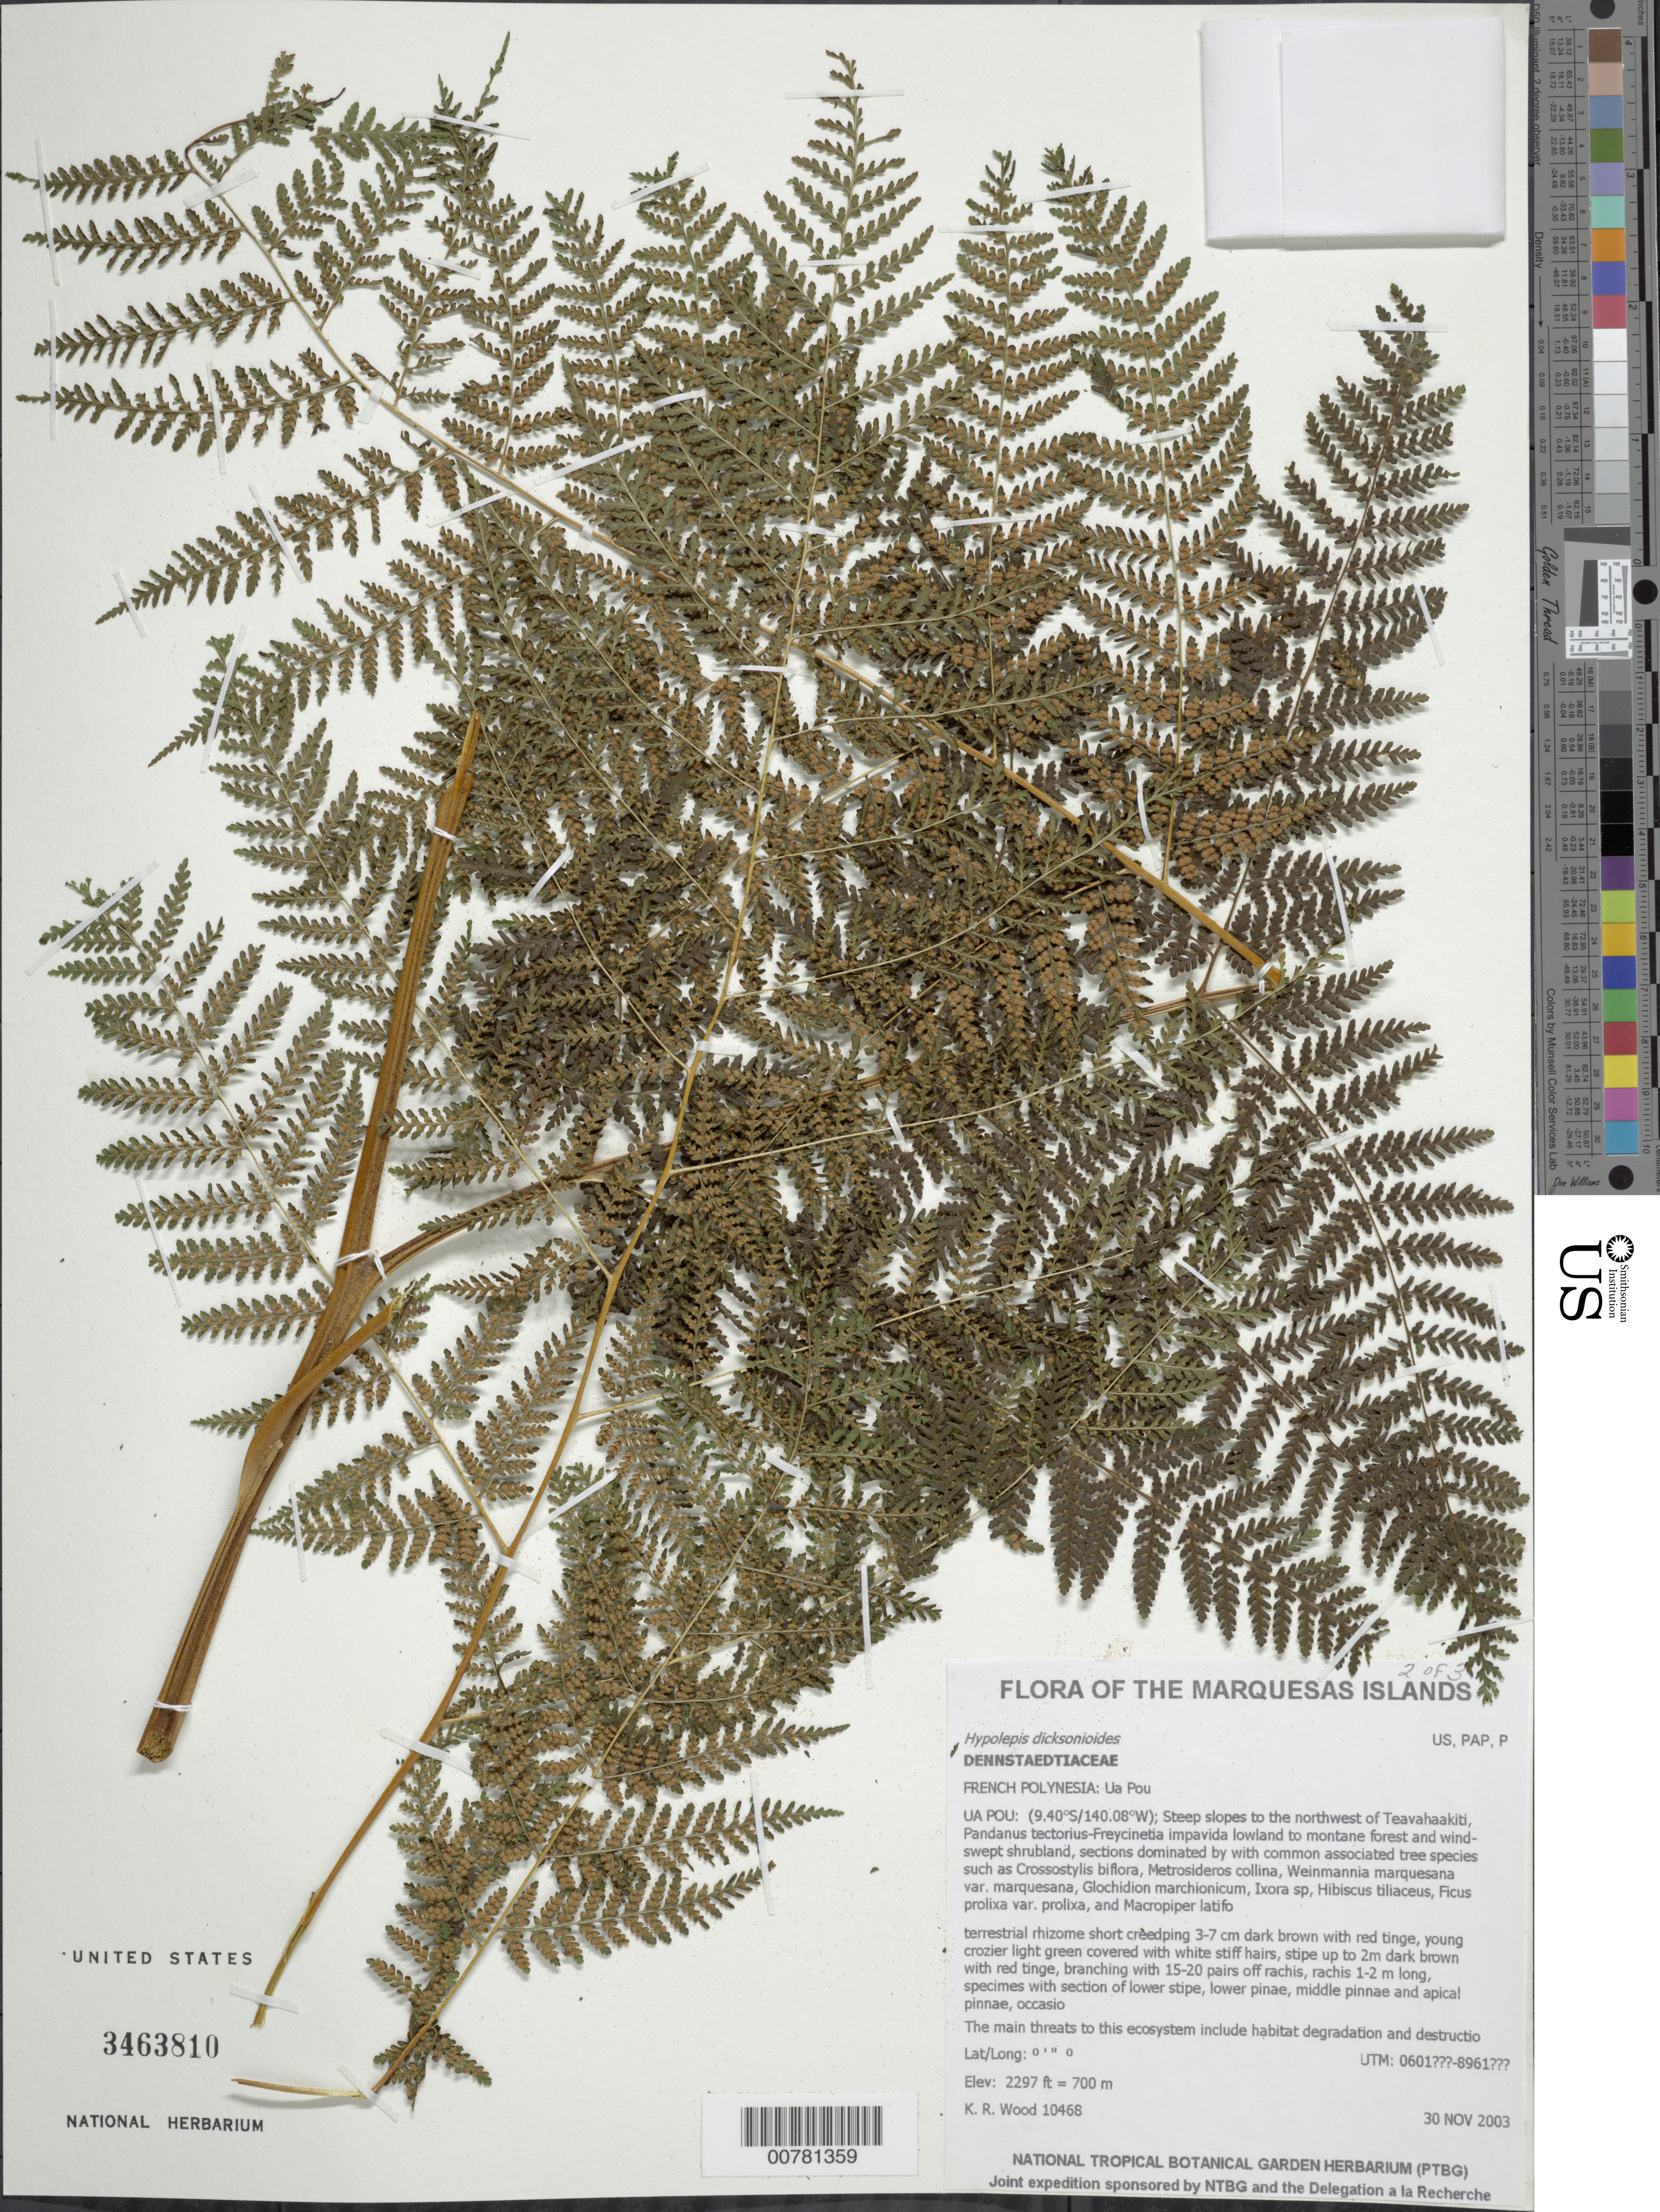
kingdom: Plantae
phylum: Tracheophyta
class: Polypodiopsida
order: Polypodiales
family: Dennstaedtiaceae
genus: Hypolepis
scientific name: Hypolepis dicksonioides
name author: (Endl.) Hook.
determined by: Lorence, David H., (PTBG), National Tropical Botanical Garden (UNITED STATES)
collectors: K. R. Wood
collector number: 10468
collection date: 2003-11-30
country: French Polynesia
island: Ua Pou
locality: Steep slopes to the northwest of Teavahaakiti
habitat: Pandanus tectorius - Freycinetia impavida lowland to montane forest and wind-swept shrubland. Upper slope, W aspect, moderate slope, partial shade, wet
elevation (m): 700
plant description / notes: Habitat degradation and destruction by feral pigs [only a few pigs observed], catastrophic extinction through environmental events, predation by rats [Rattus exulans] that eat seeds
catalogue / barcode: US 3463810